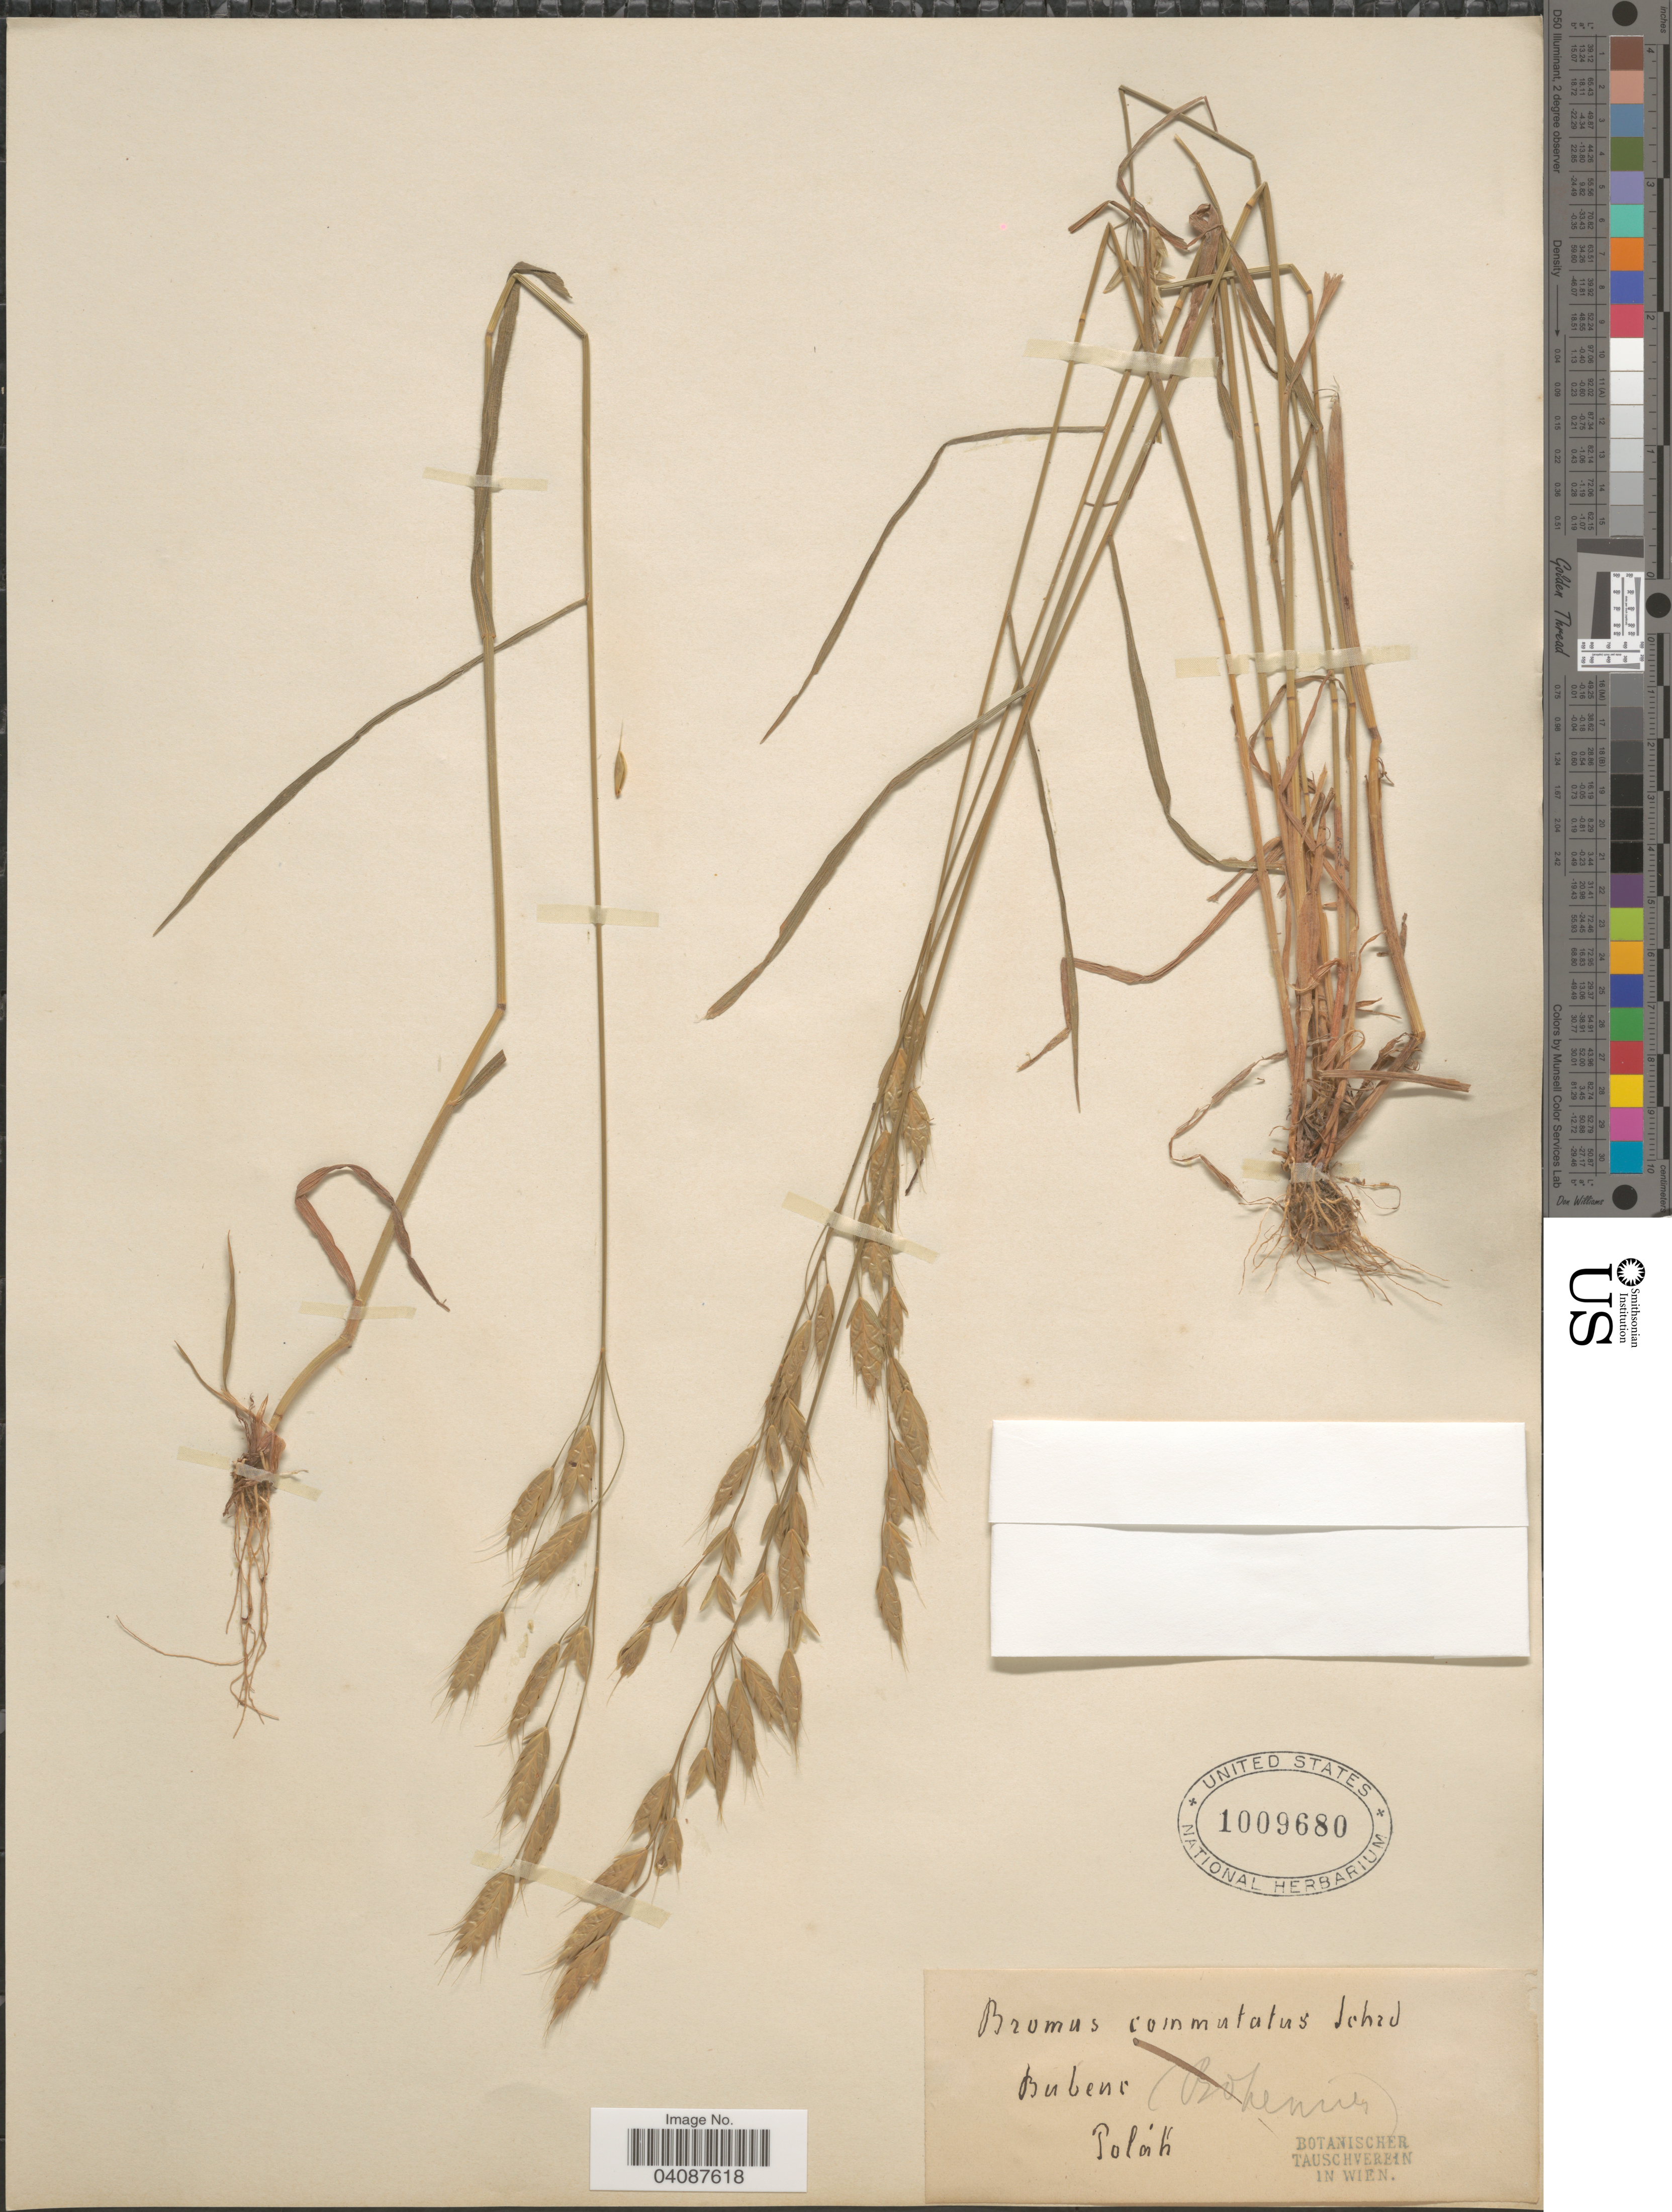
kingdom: Plantae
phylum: Tracheophyta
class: Liliopsida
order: Poales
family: Poaceae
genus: Bromus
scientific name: Bromus commutatus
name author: Schrad.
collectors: -. Polak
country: Czechia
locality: Bubeni (Bohemia).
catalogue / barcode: US 1009680